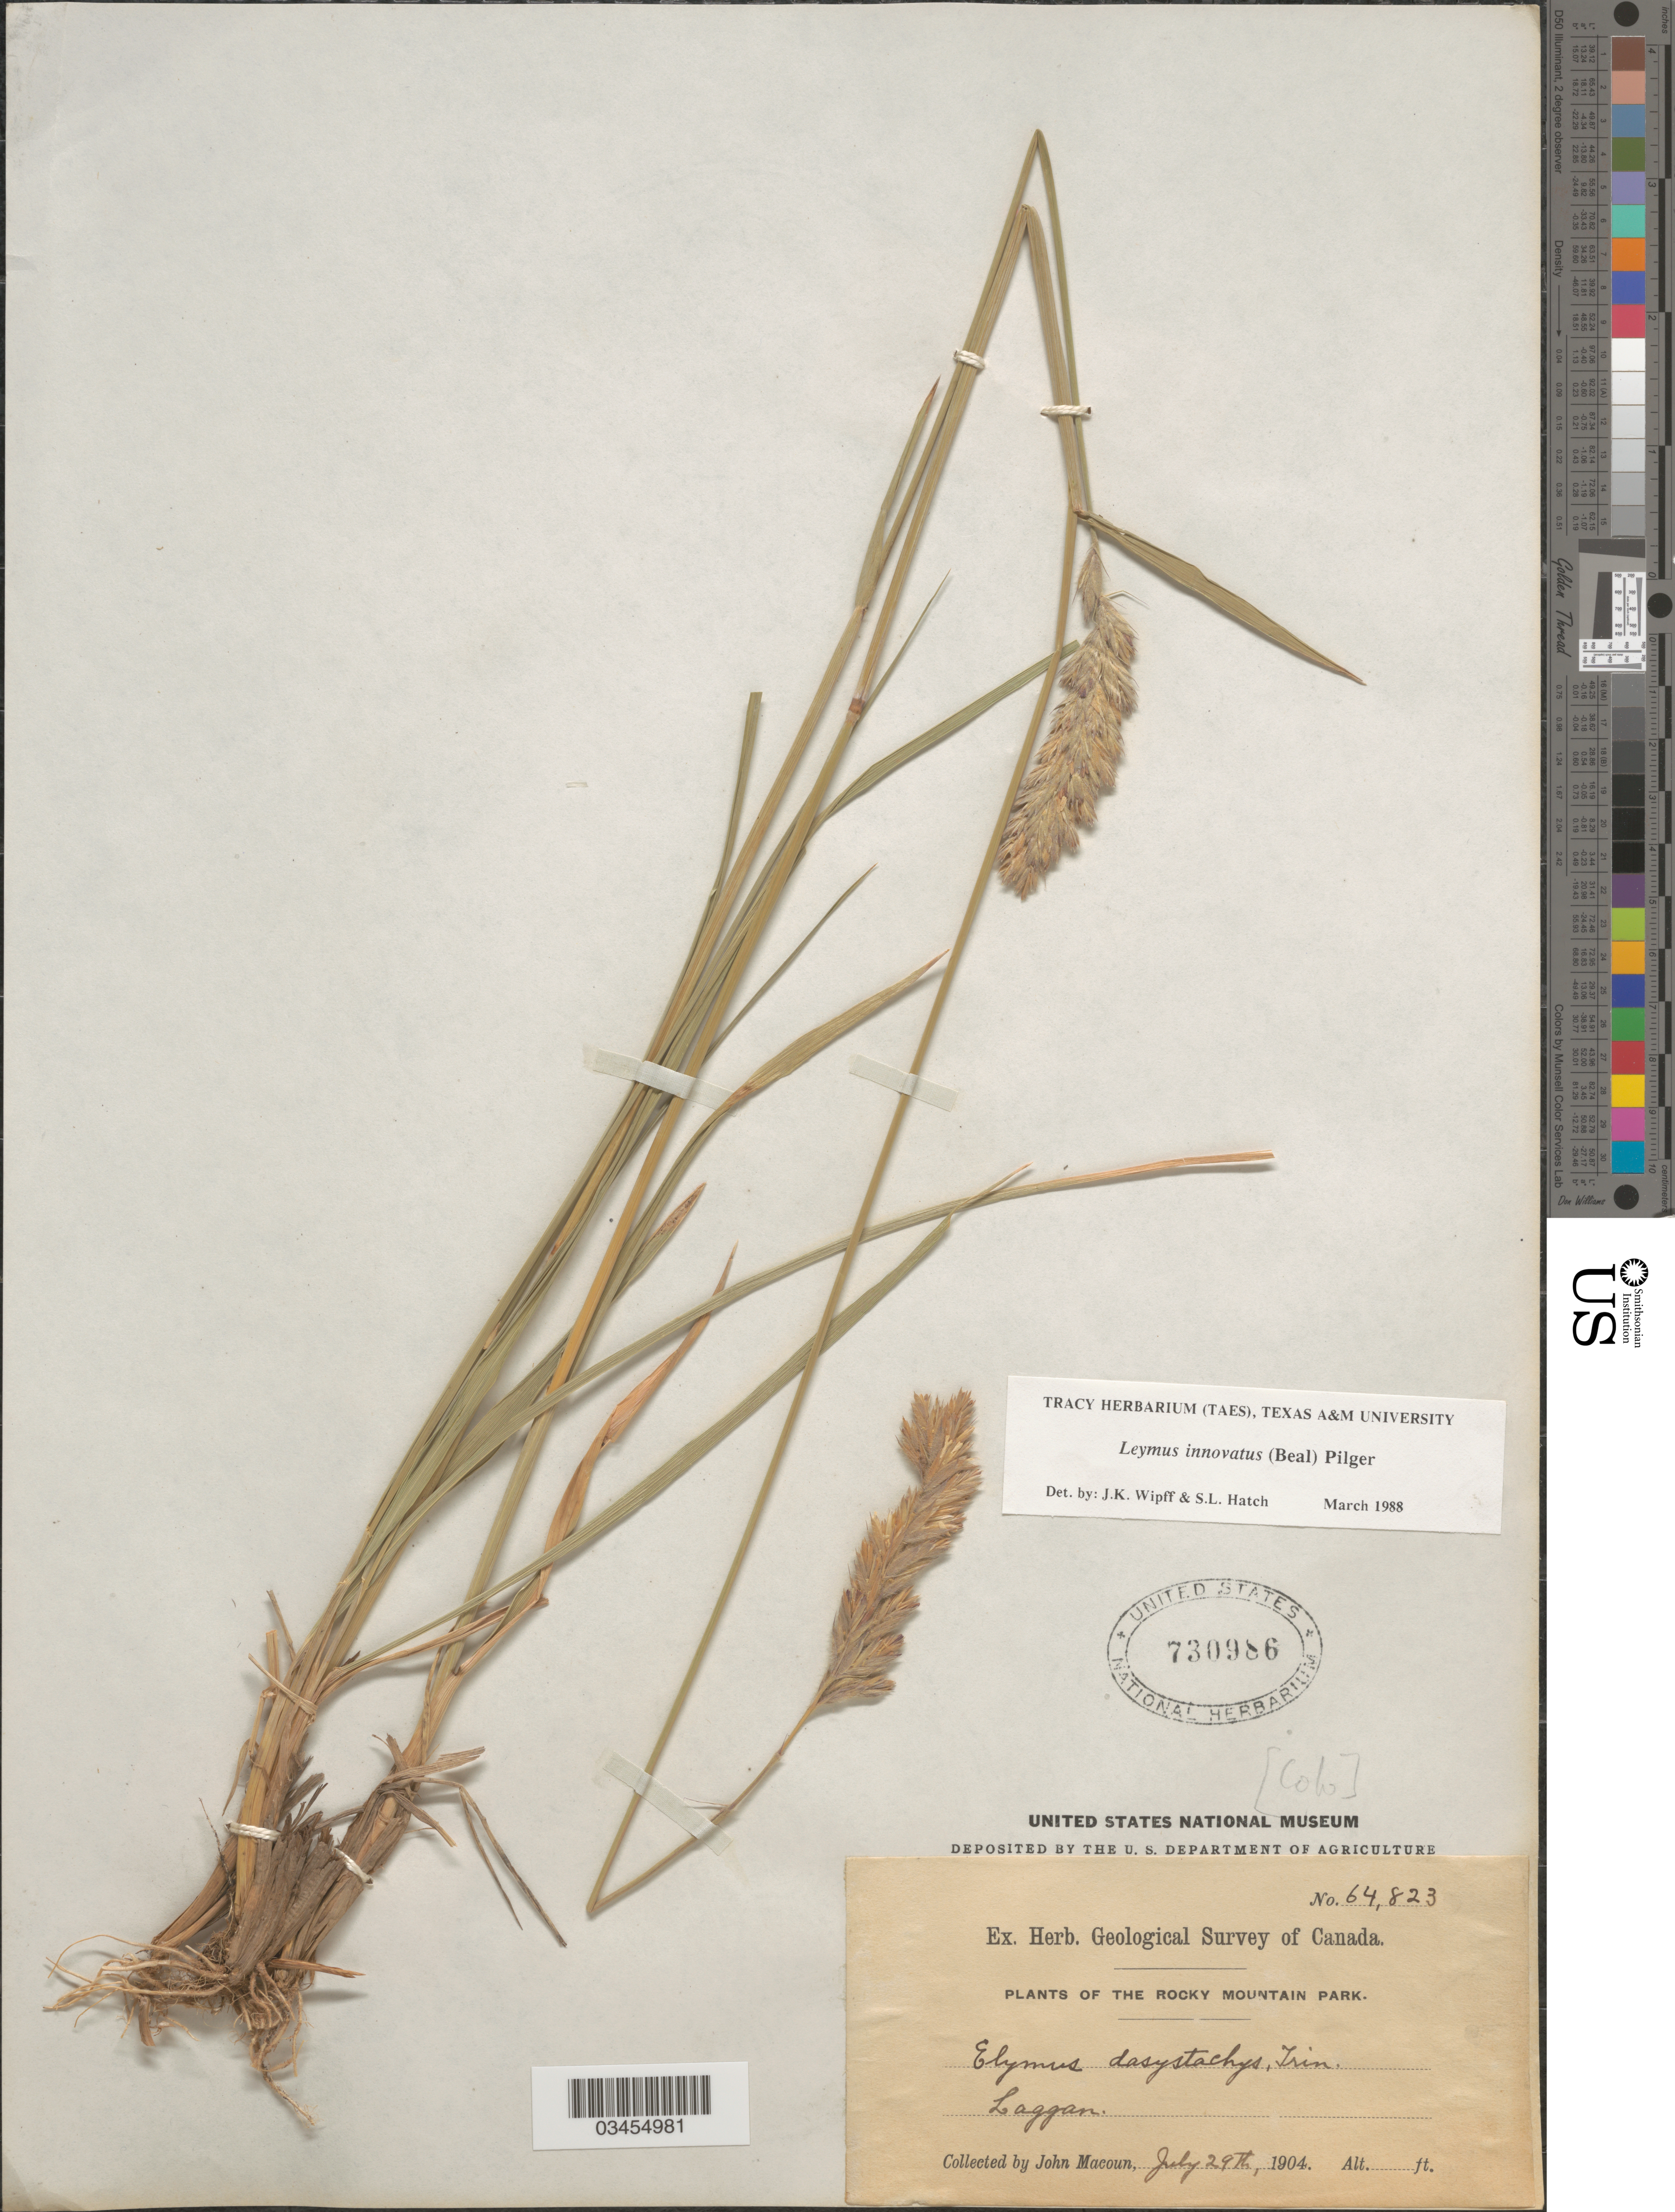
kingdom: Plantae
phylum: Tracheophyta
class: Liliopsida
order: Poales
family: Poaceae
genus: Leymus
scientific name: Leymus innovatus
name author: (W.J. Beal) Pilg.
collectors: J. Macoun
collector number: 64823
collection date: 1904-07-29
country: Canada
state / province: Alberta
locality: Geological Survey of Canada. Rocky Mountain Park. Laggan.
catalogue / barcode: US 730986